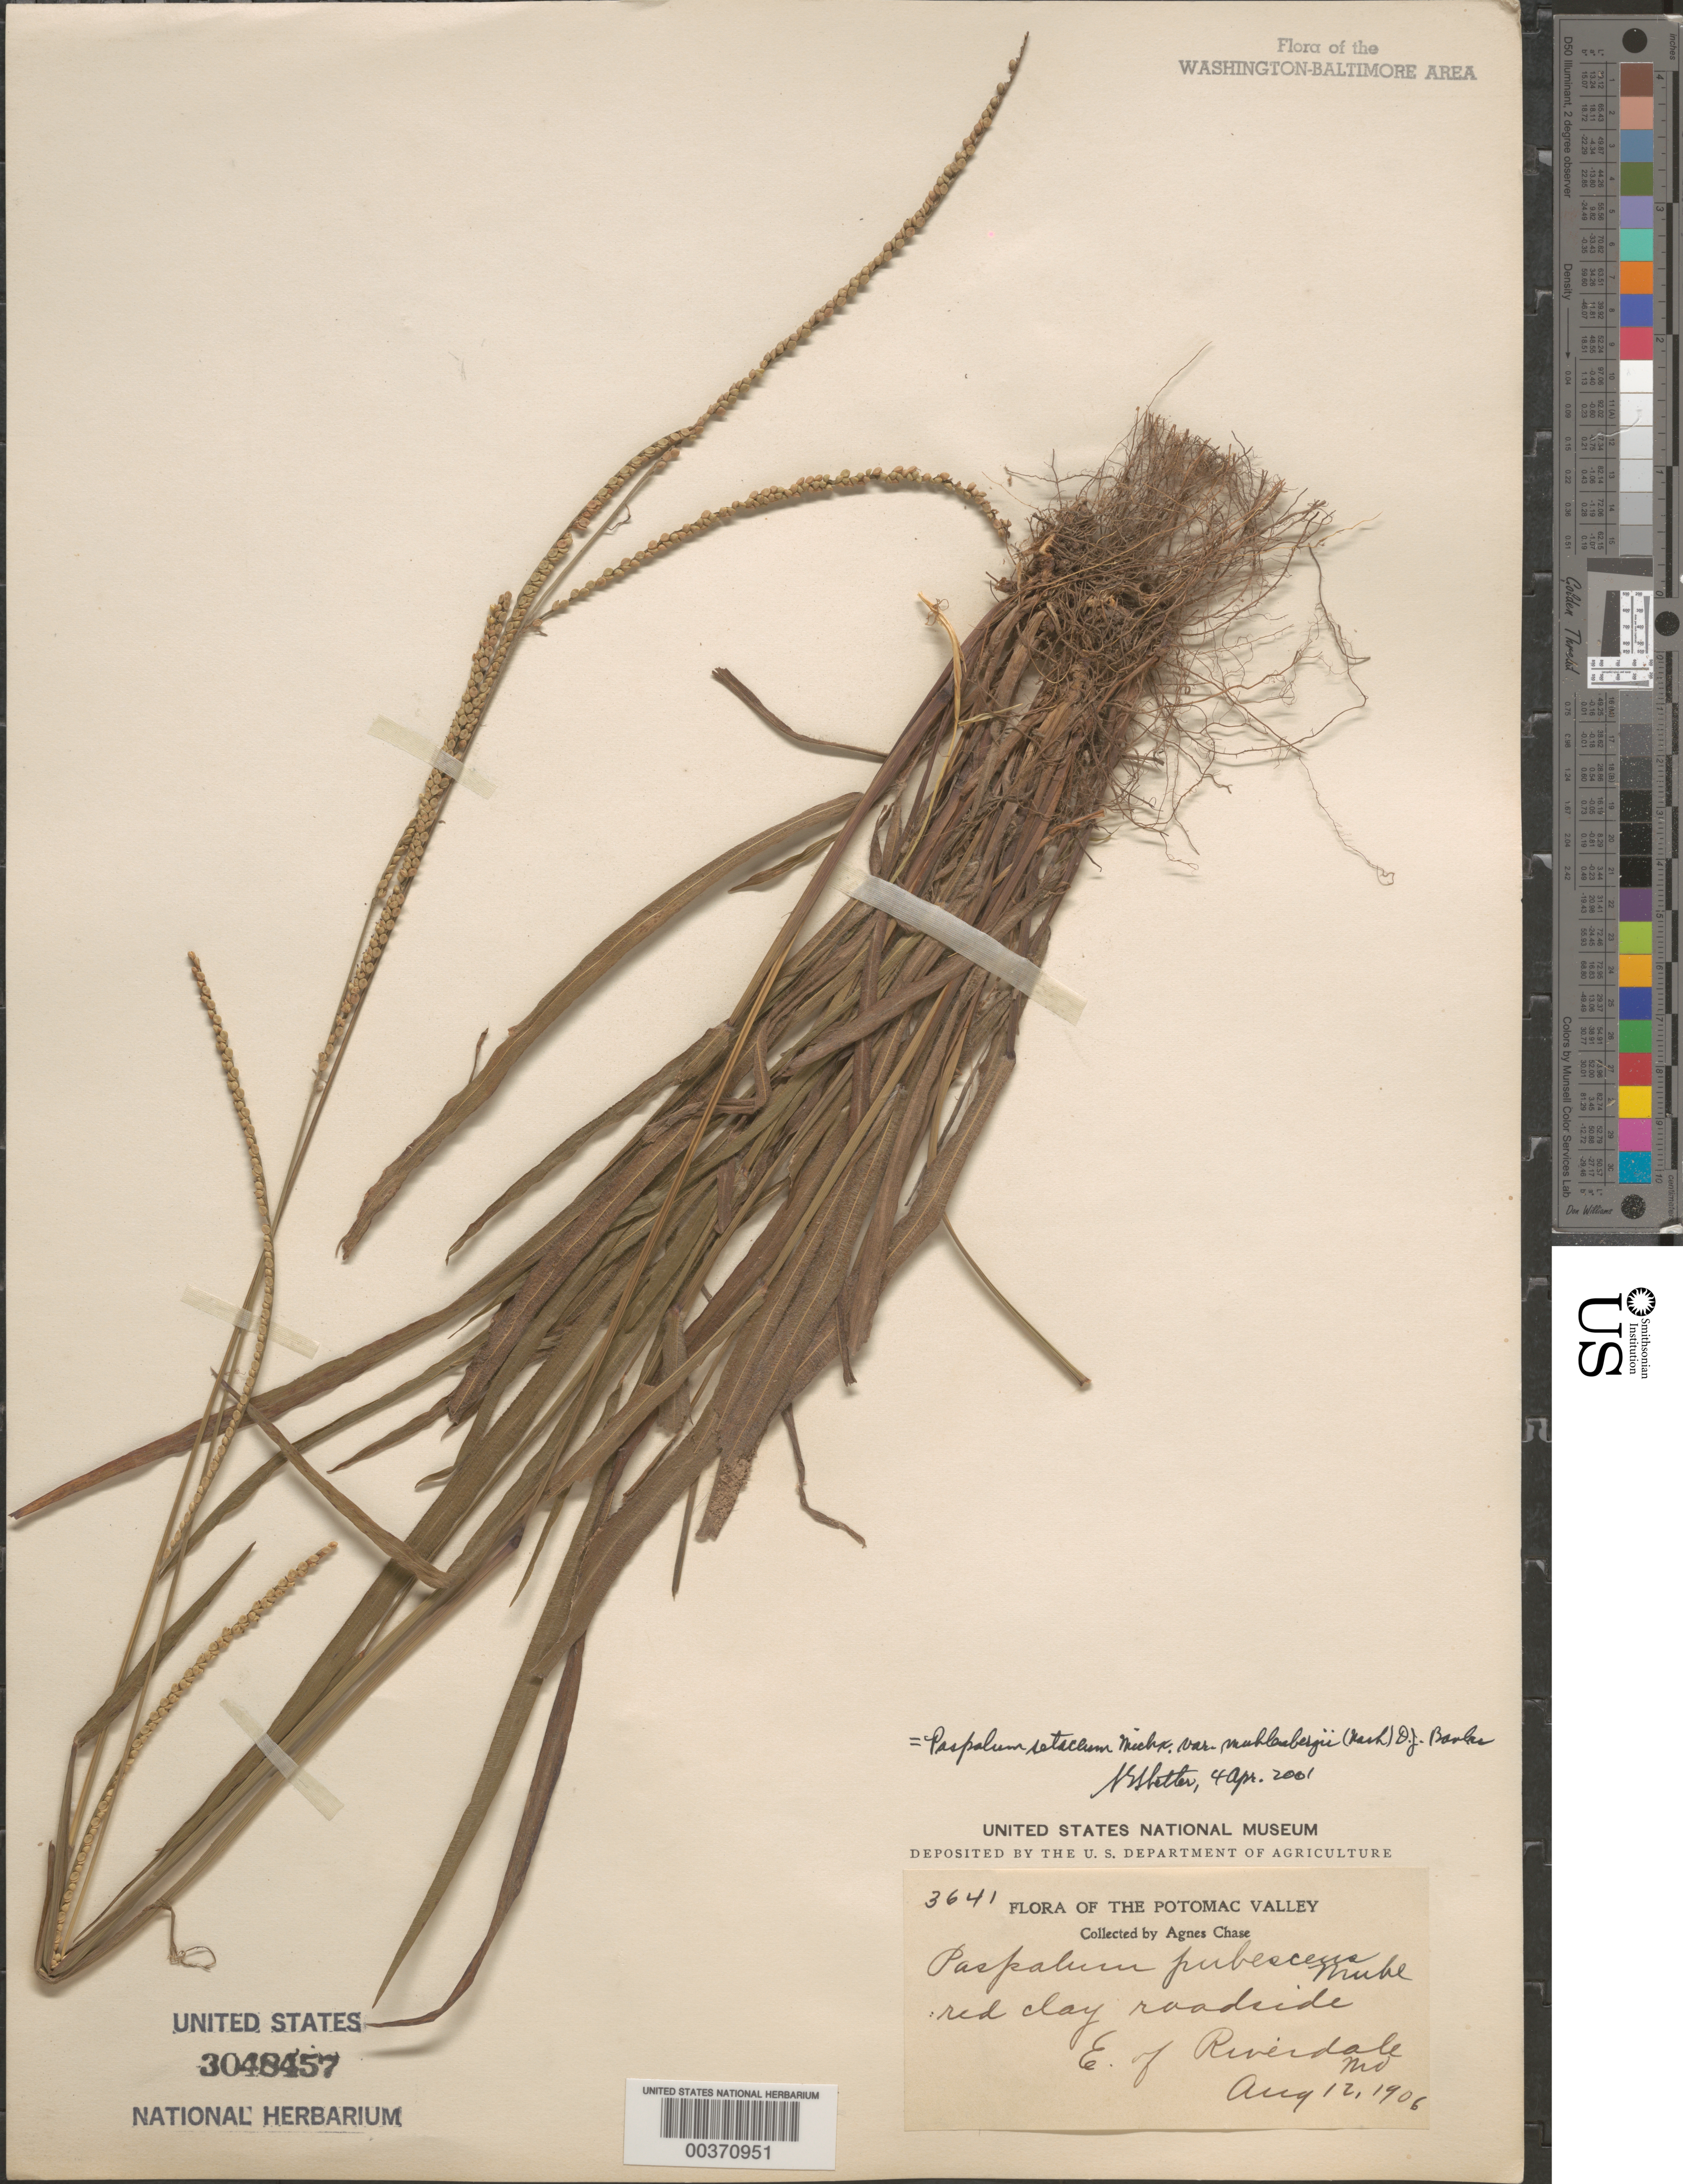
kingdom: Plantae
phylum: Tracheophyta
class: Liliopsida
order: Poales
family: Poaceae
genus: Paspalum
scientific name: Paspalum setaceum var. muhlenbergii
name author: (Nash) D.J. Banks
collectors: A. Chase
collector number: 3641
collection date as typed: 12 Aug 1906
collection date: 1906-08-12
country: United States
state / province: Maryland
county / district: Prince George's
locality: East of Riverdale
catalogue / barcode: US 3048457